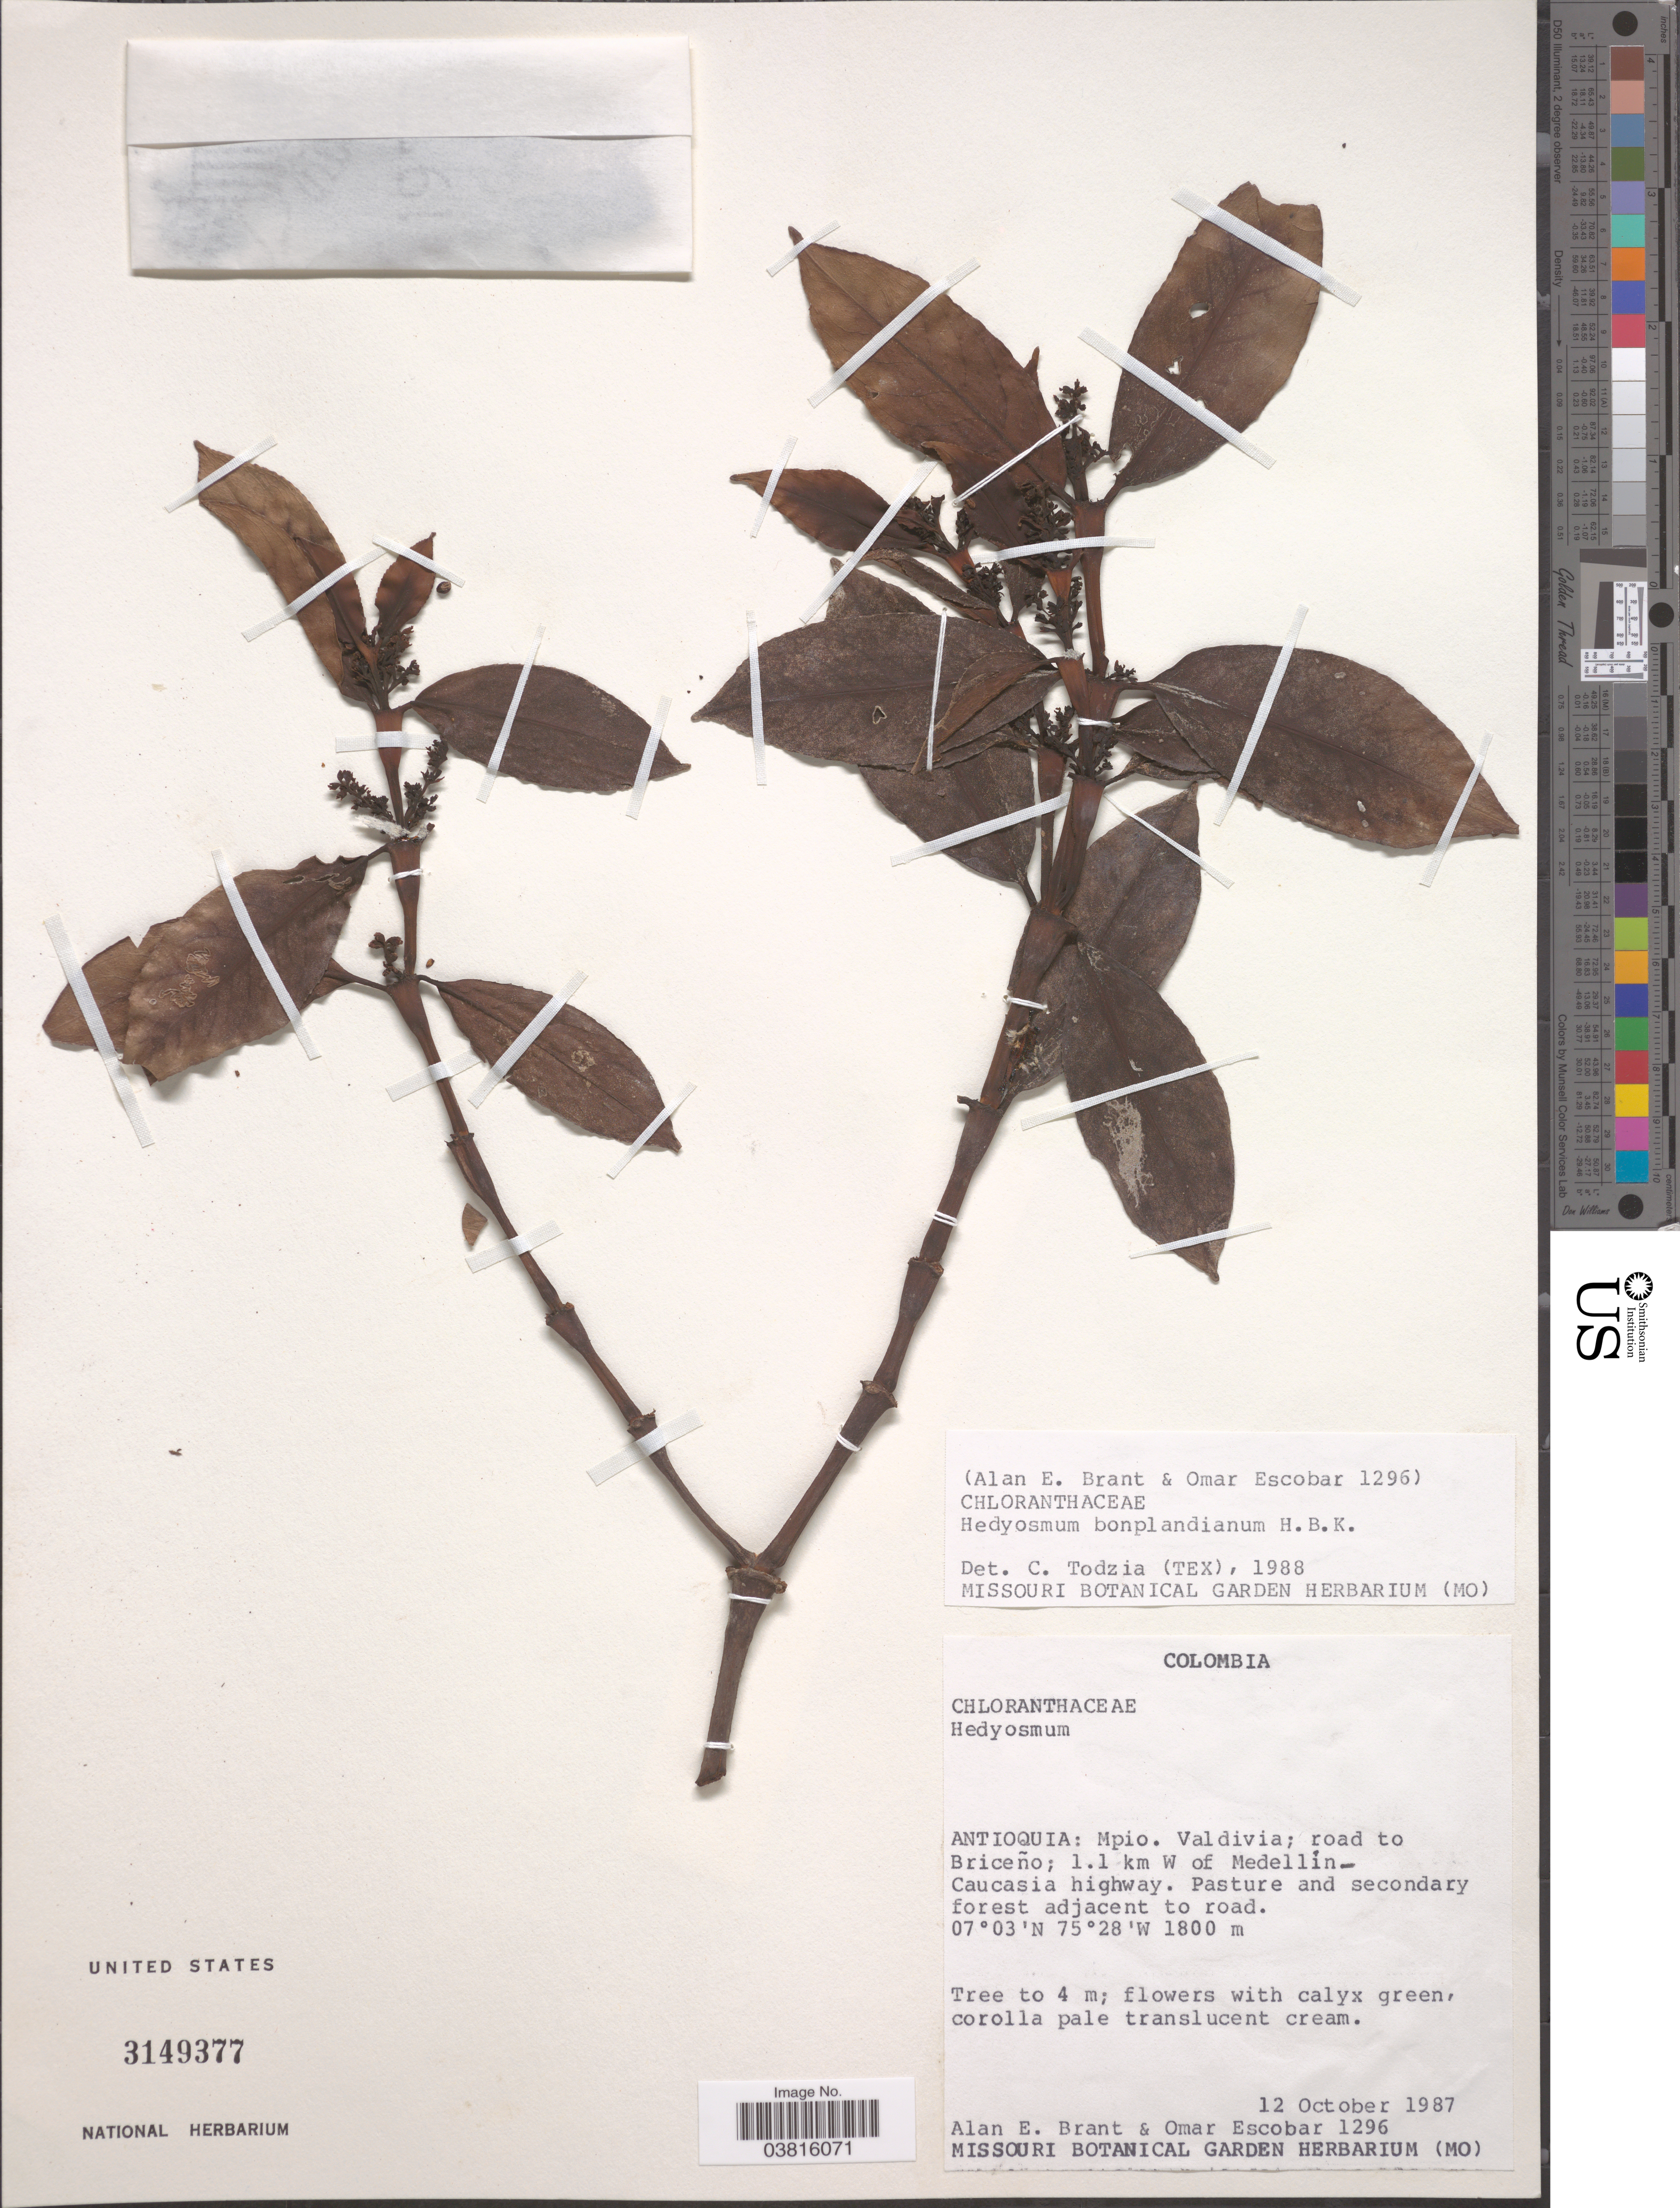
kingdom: Plantae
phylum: Tracheophyta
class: Magnoliopsida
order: Chloranthales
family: Chloranthaceae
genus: Hedyosmum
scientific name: Hedyosmum bonplandianum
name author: Kunth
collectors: A. Brant & O. D. Escobar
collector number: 1296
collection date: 1987-10-12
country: Colombia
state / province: Antioquia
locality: Mpio. Valdivia; road to Briceño, 1.1 km W of Medellín-Caucasia highway. Pasture and secondary forest adjacent to road.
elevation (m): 1800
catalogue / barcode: US 3149377